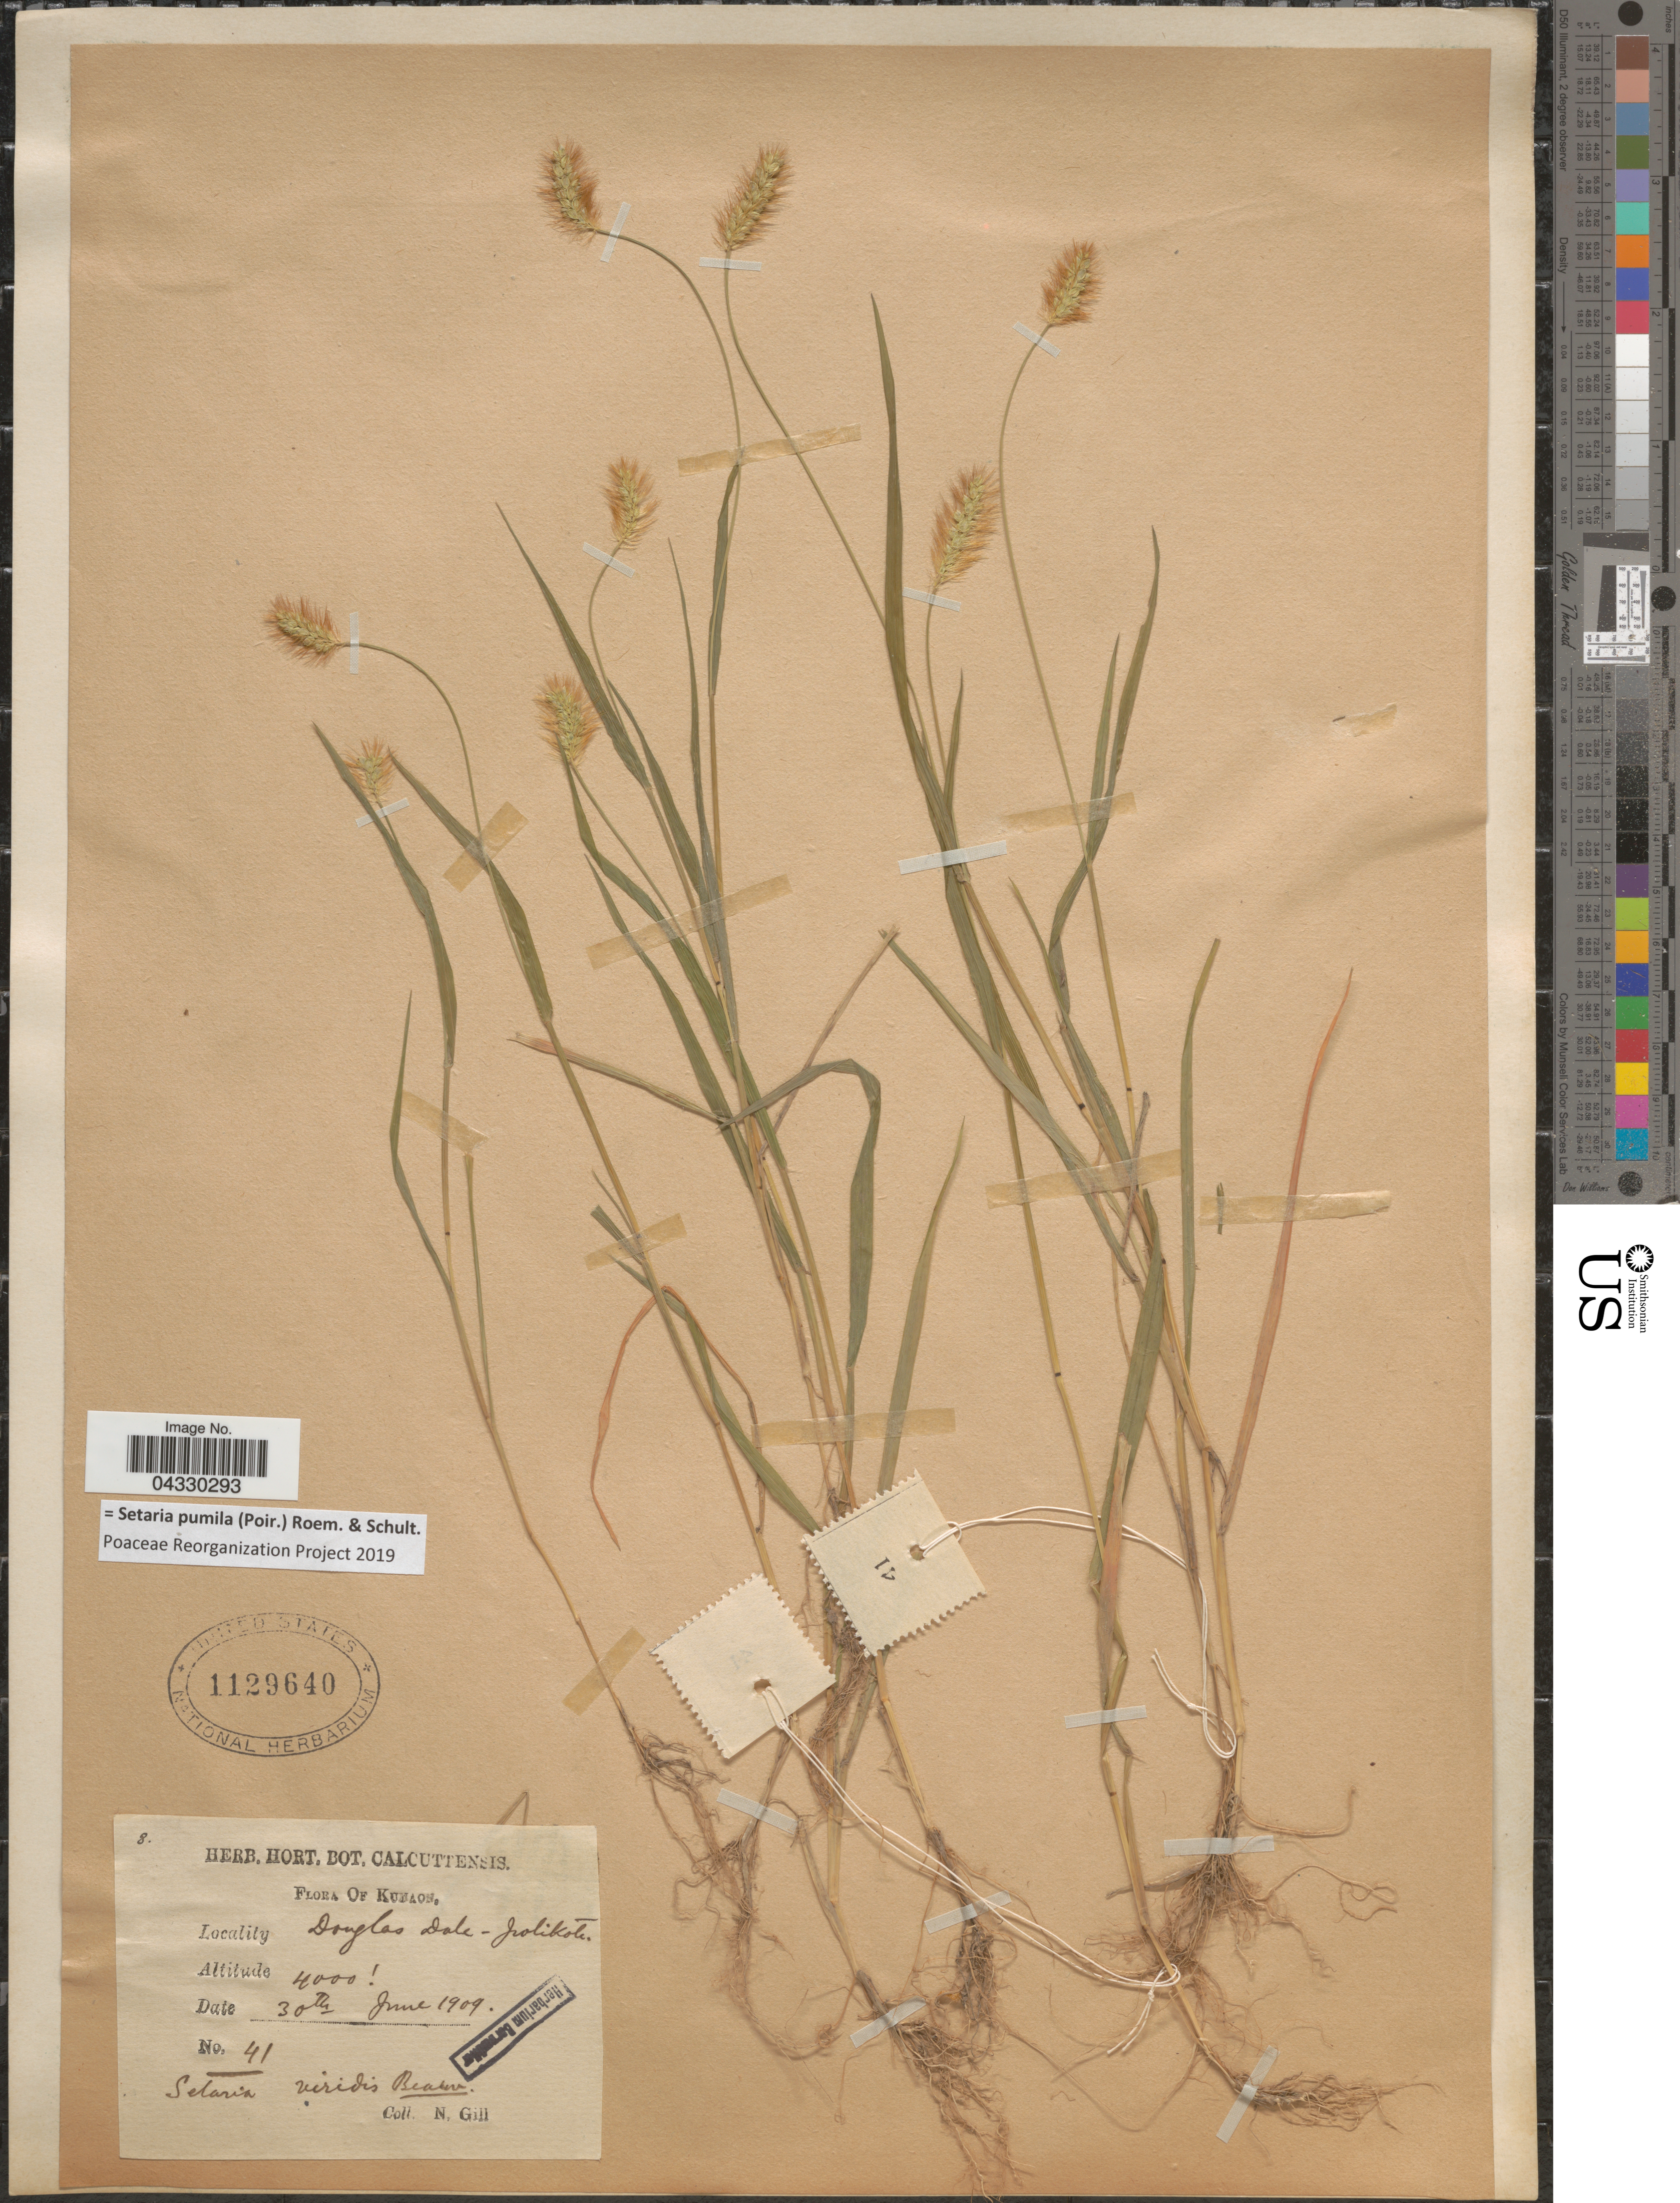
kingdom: Plantae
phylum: Tracheophyta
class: Liliopsida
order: Poales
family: Poaceae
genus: Setaria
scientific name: Setaria pumila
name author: (Poir.) Roem. & Schult.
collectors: N. Gill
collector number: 41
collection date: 1909-06-30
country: India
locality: Kumaon.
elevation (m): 1219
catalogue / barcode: US 1129640